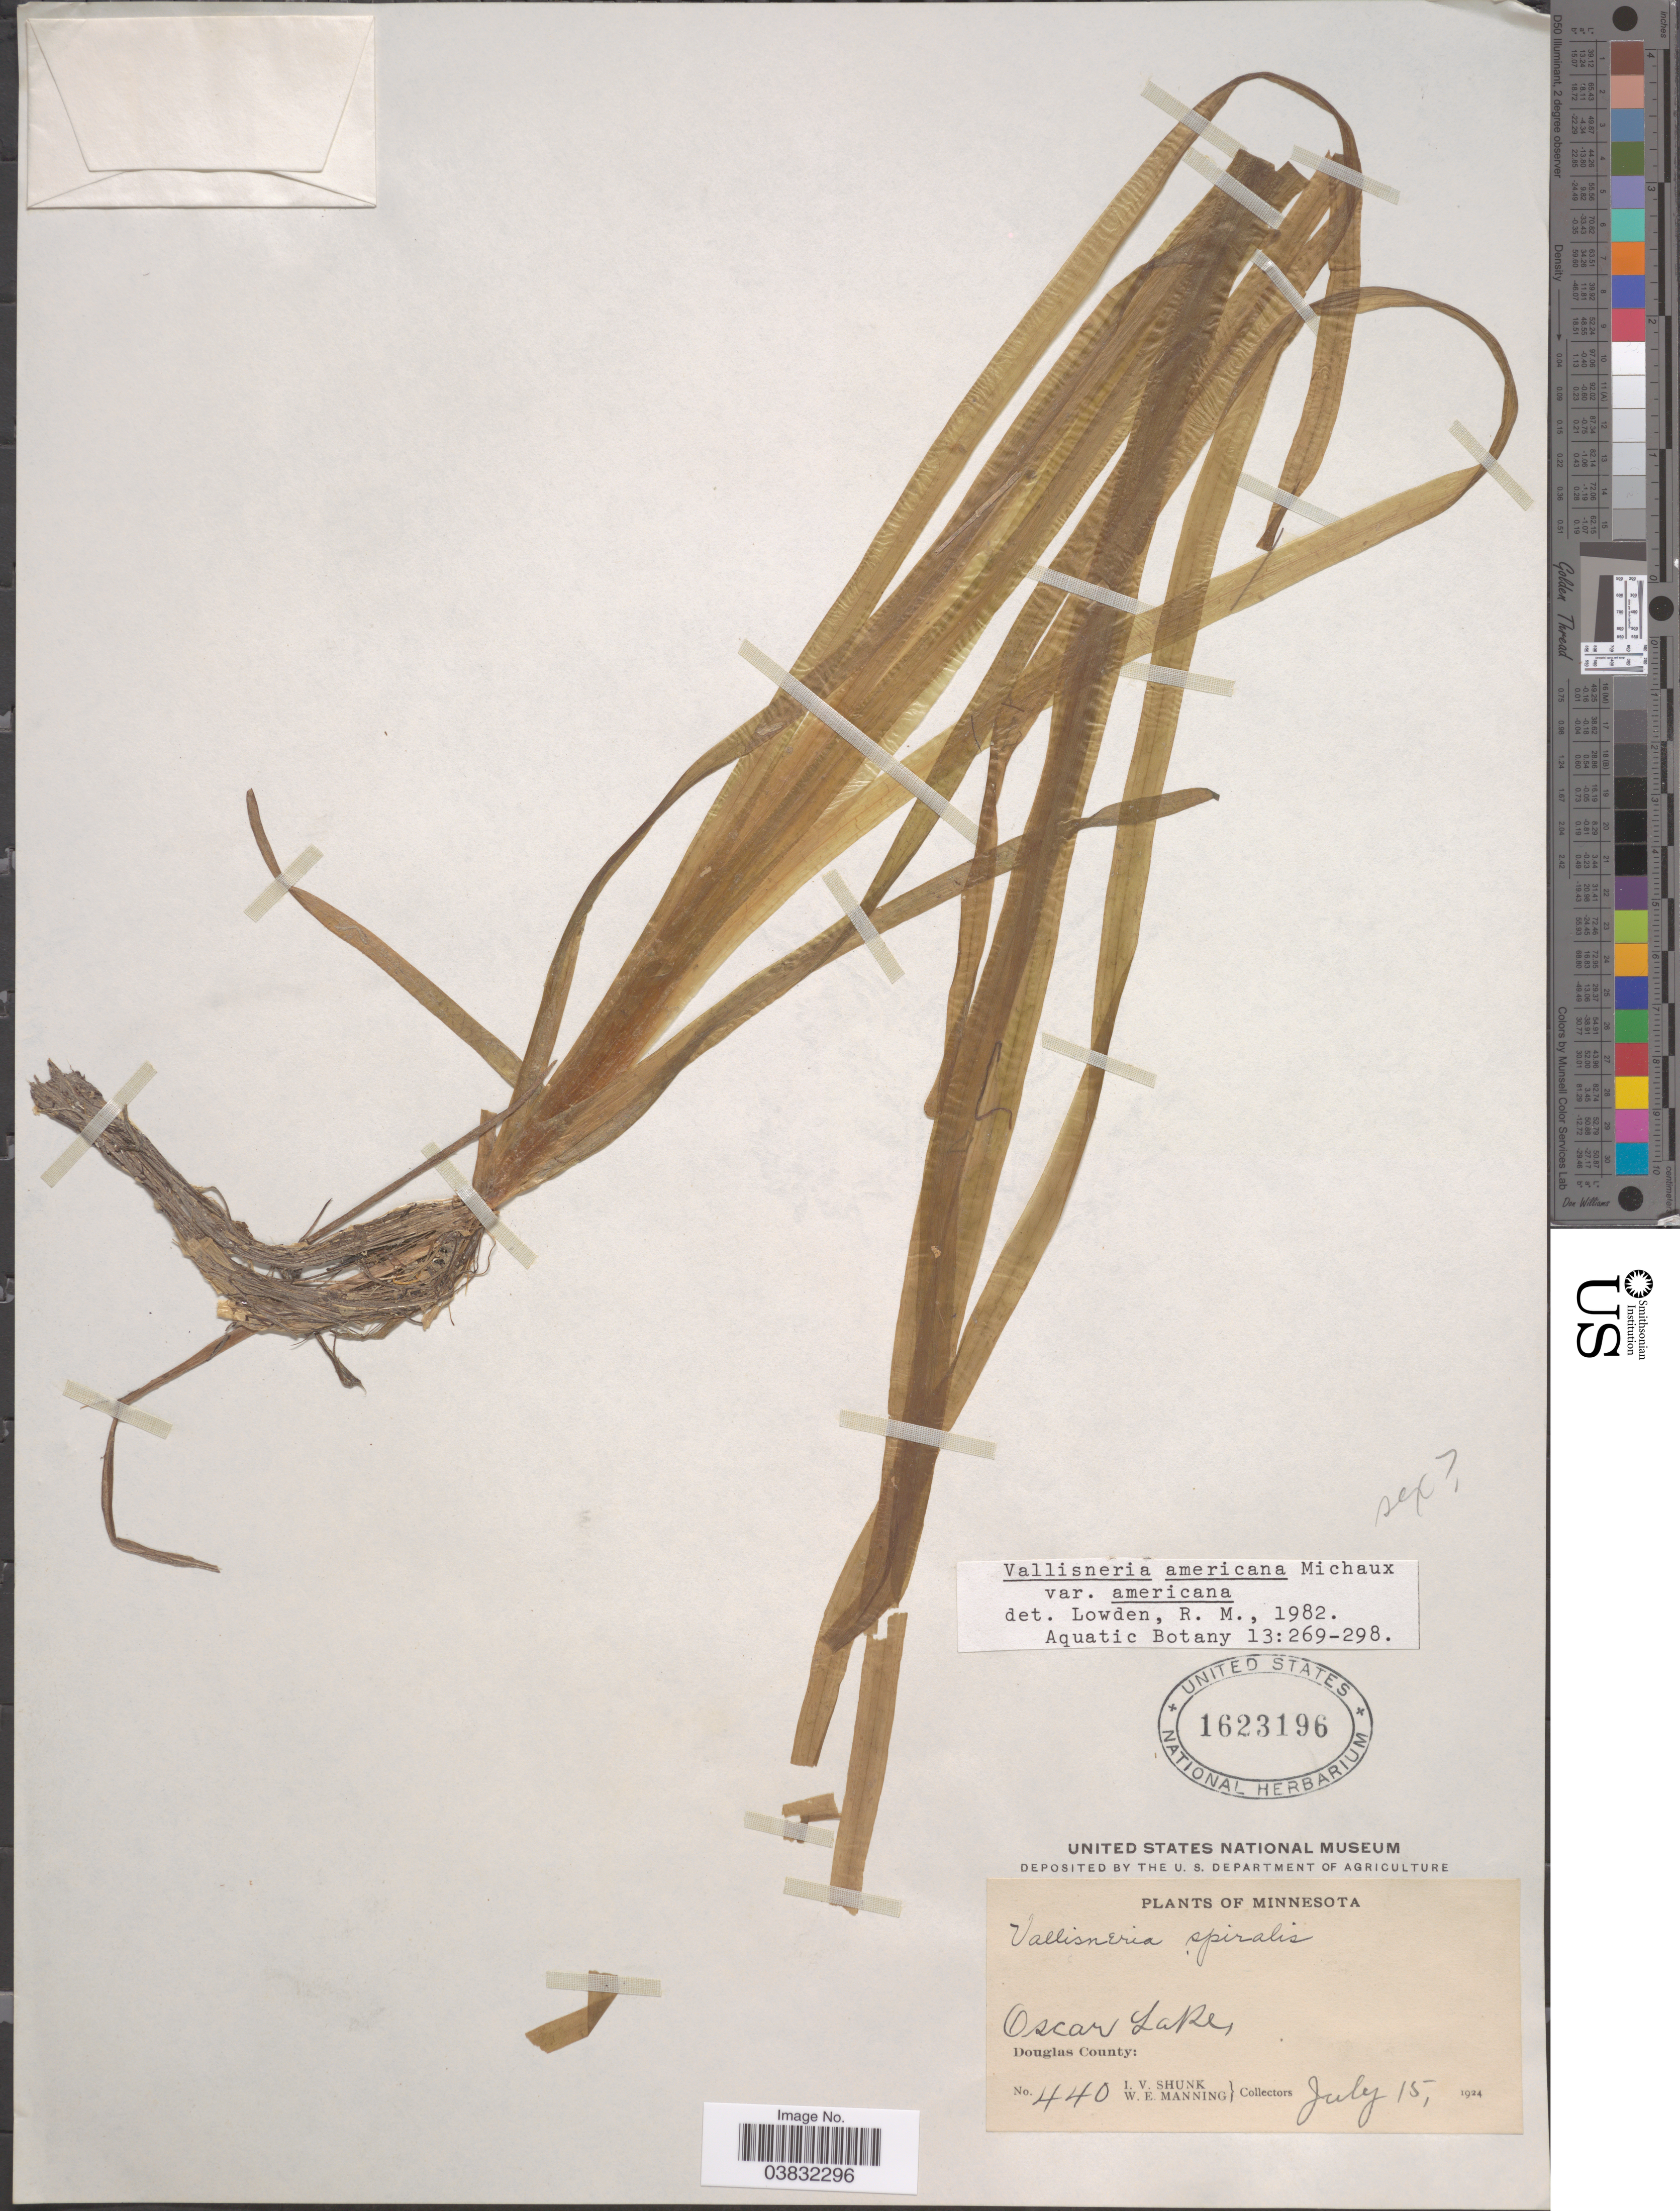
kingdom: Plantae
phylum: Tracheophyta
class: Liliopsida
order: Alismatales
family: Hydrocharitaceae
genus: Vallisneria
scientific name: Vallisneria americana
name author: Michx.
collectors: I. Shunk & W. Manning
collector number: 440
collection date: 1924-07-15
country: United States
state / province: Minnesota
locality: Oscar Lake, Douglas County.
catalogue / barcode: US 1623196